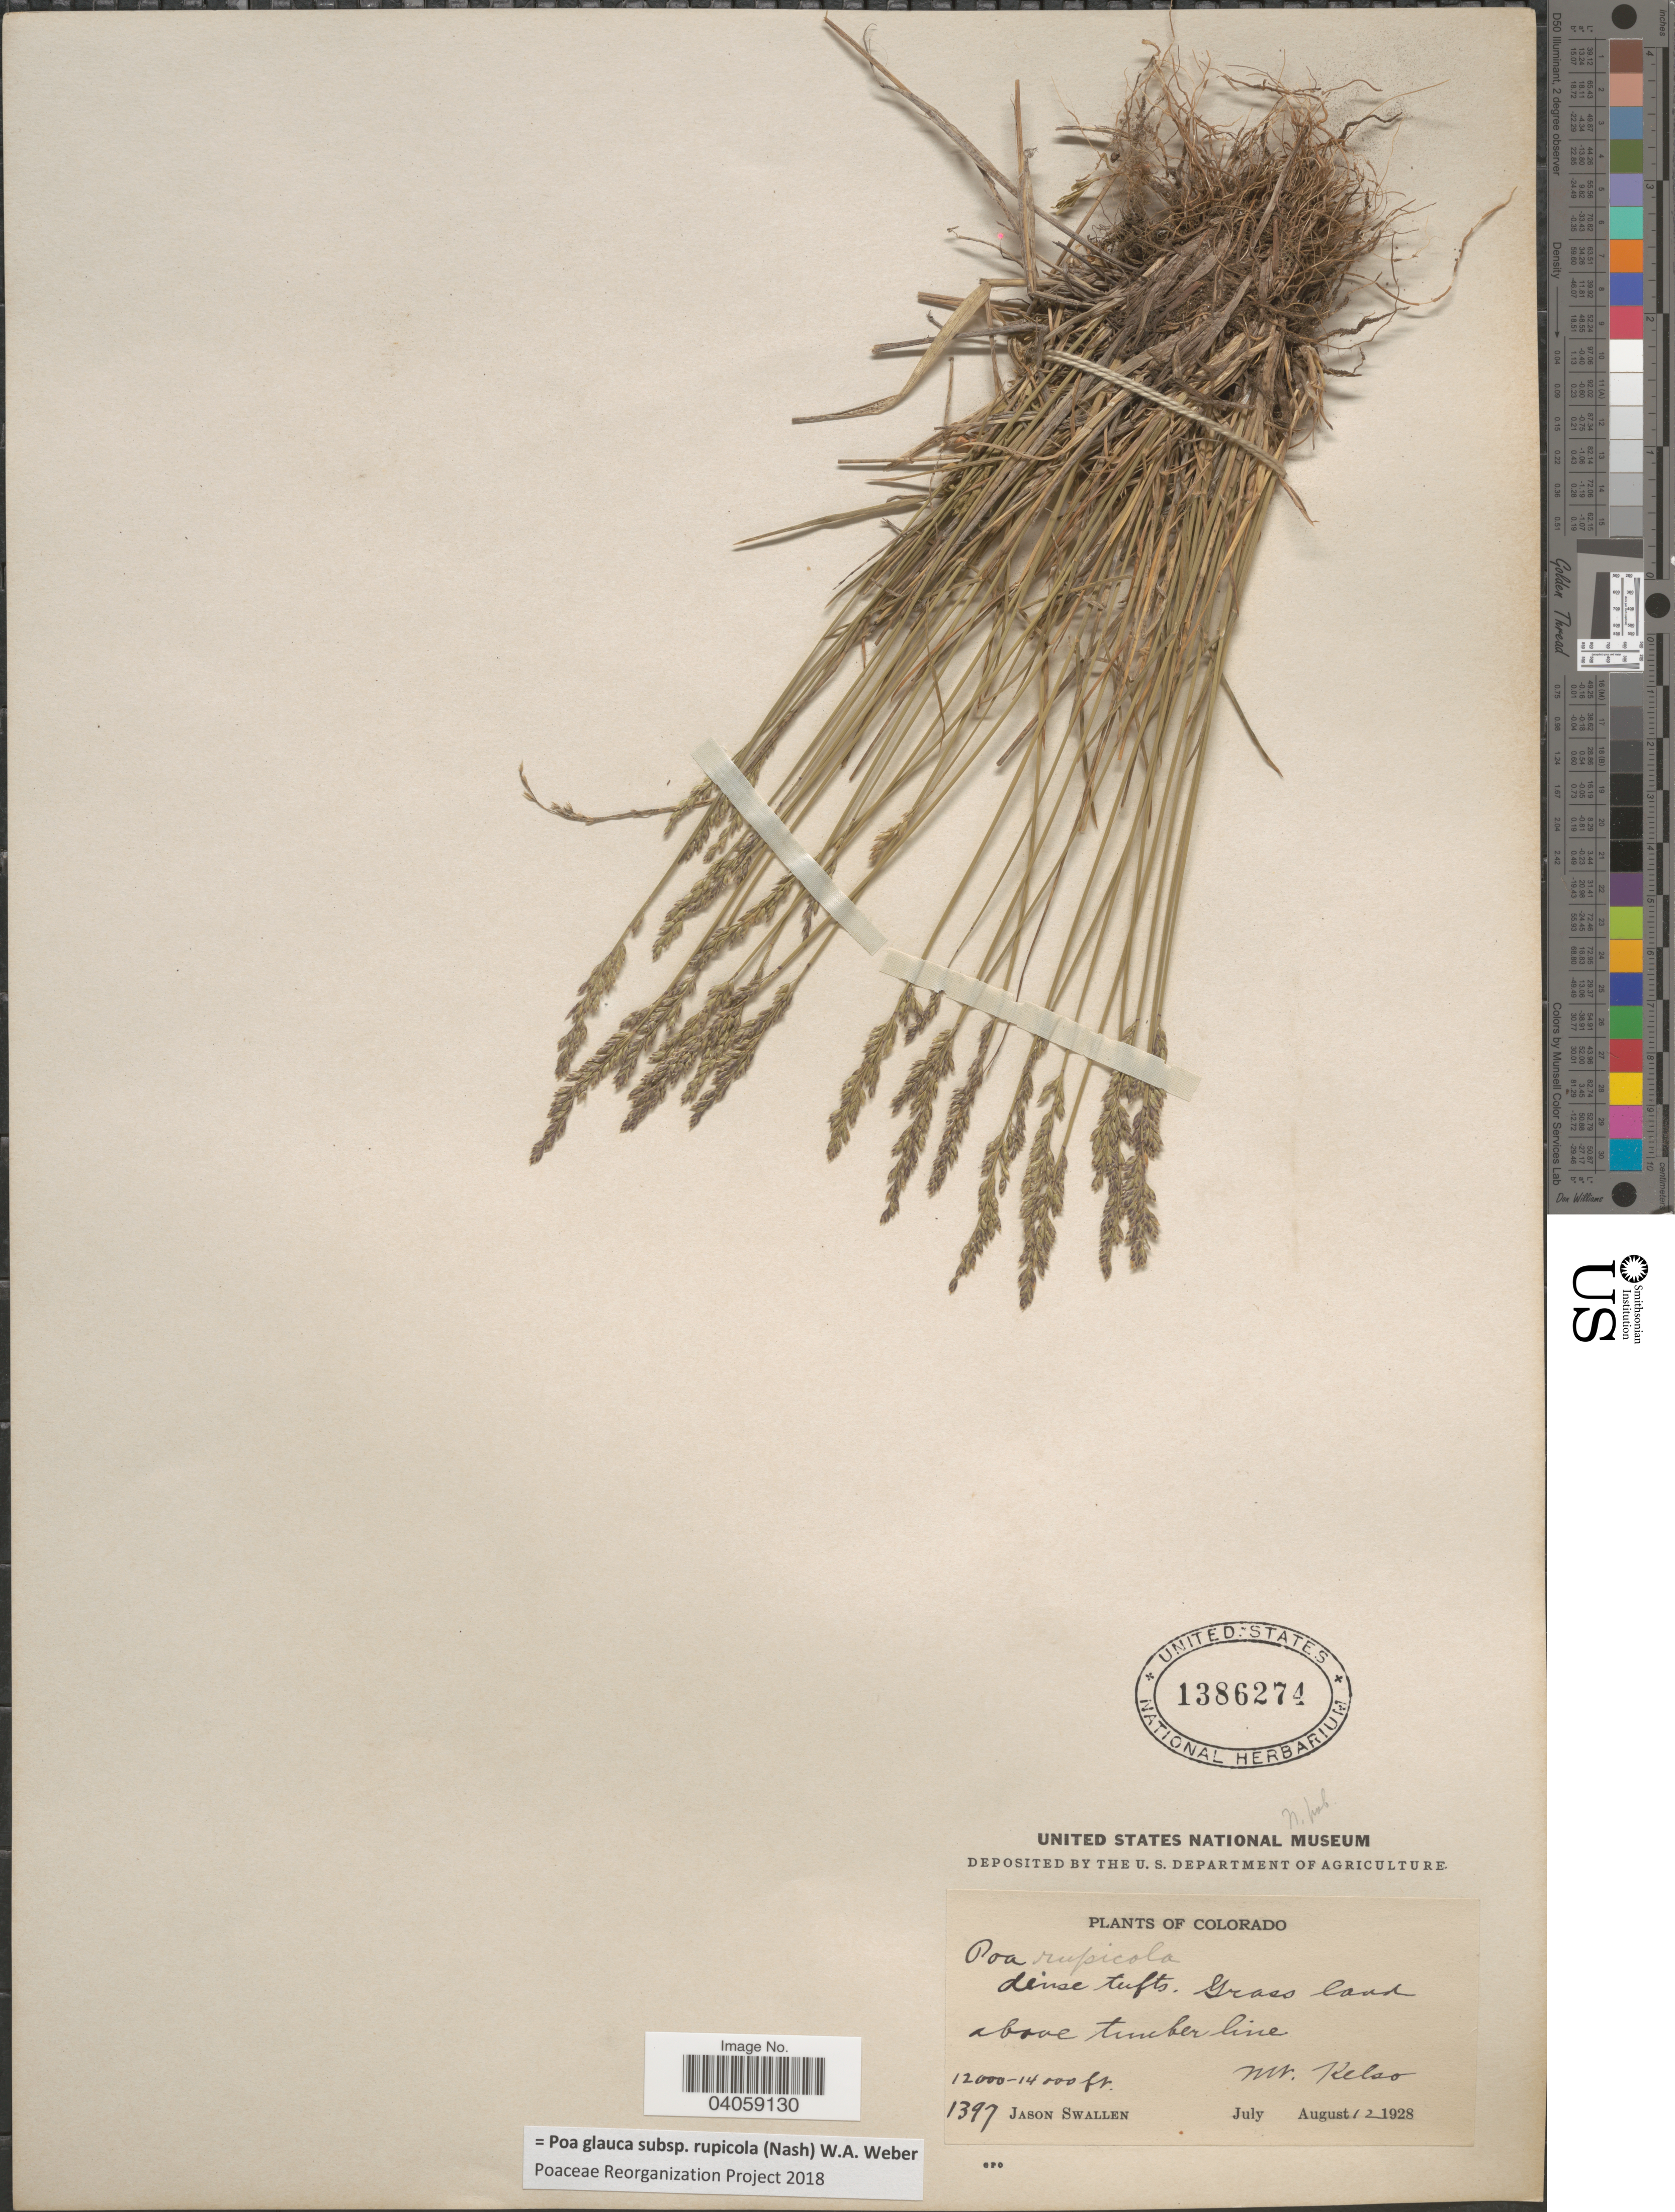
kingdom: Plantae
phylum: Tracheophyta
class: Liliopsida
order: Poales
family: Poaceae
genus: Poa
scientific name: Poa glauca subsp. rupicola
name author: (Nash) W.A. Weber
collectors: J. R. Swallen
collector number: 1397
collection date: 1928-08-12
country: United States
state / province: Colorado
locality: Dense tufts. Grass land above timberline. Mt. Kelso.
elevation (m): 3658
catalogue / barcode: US 1386274